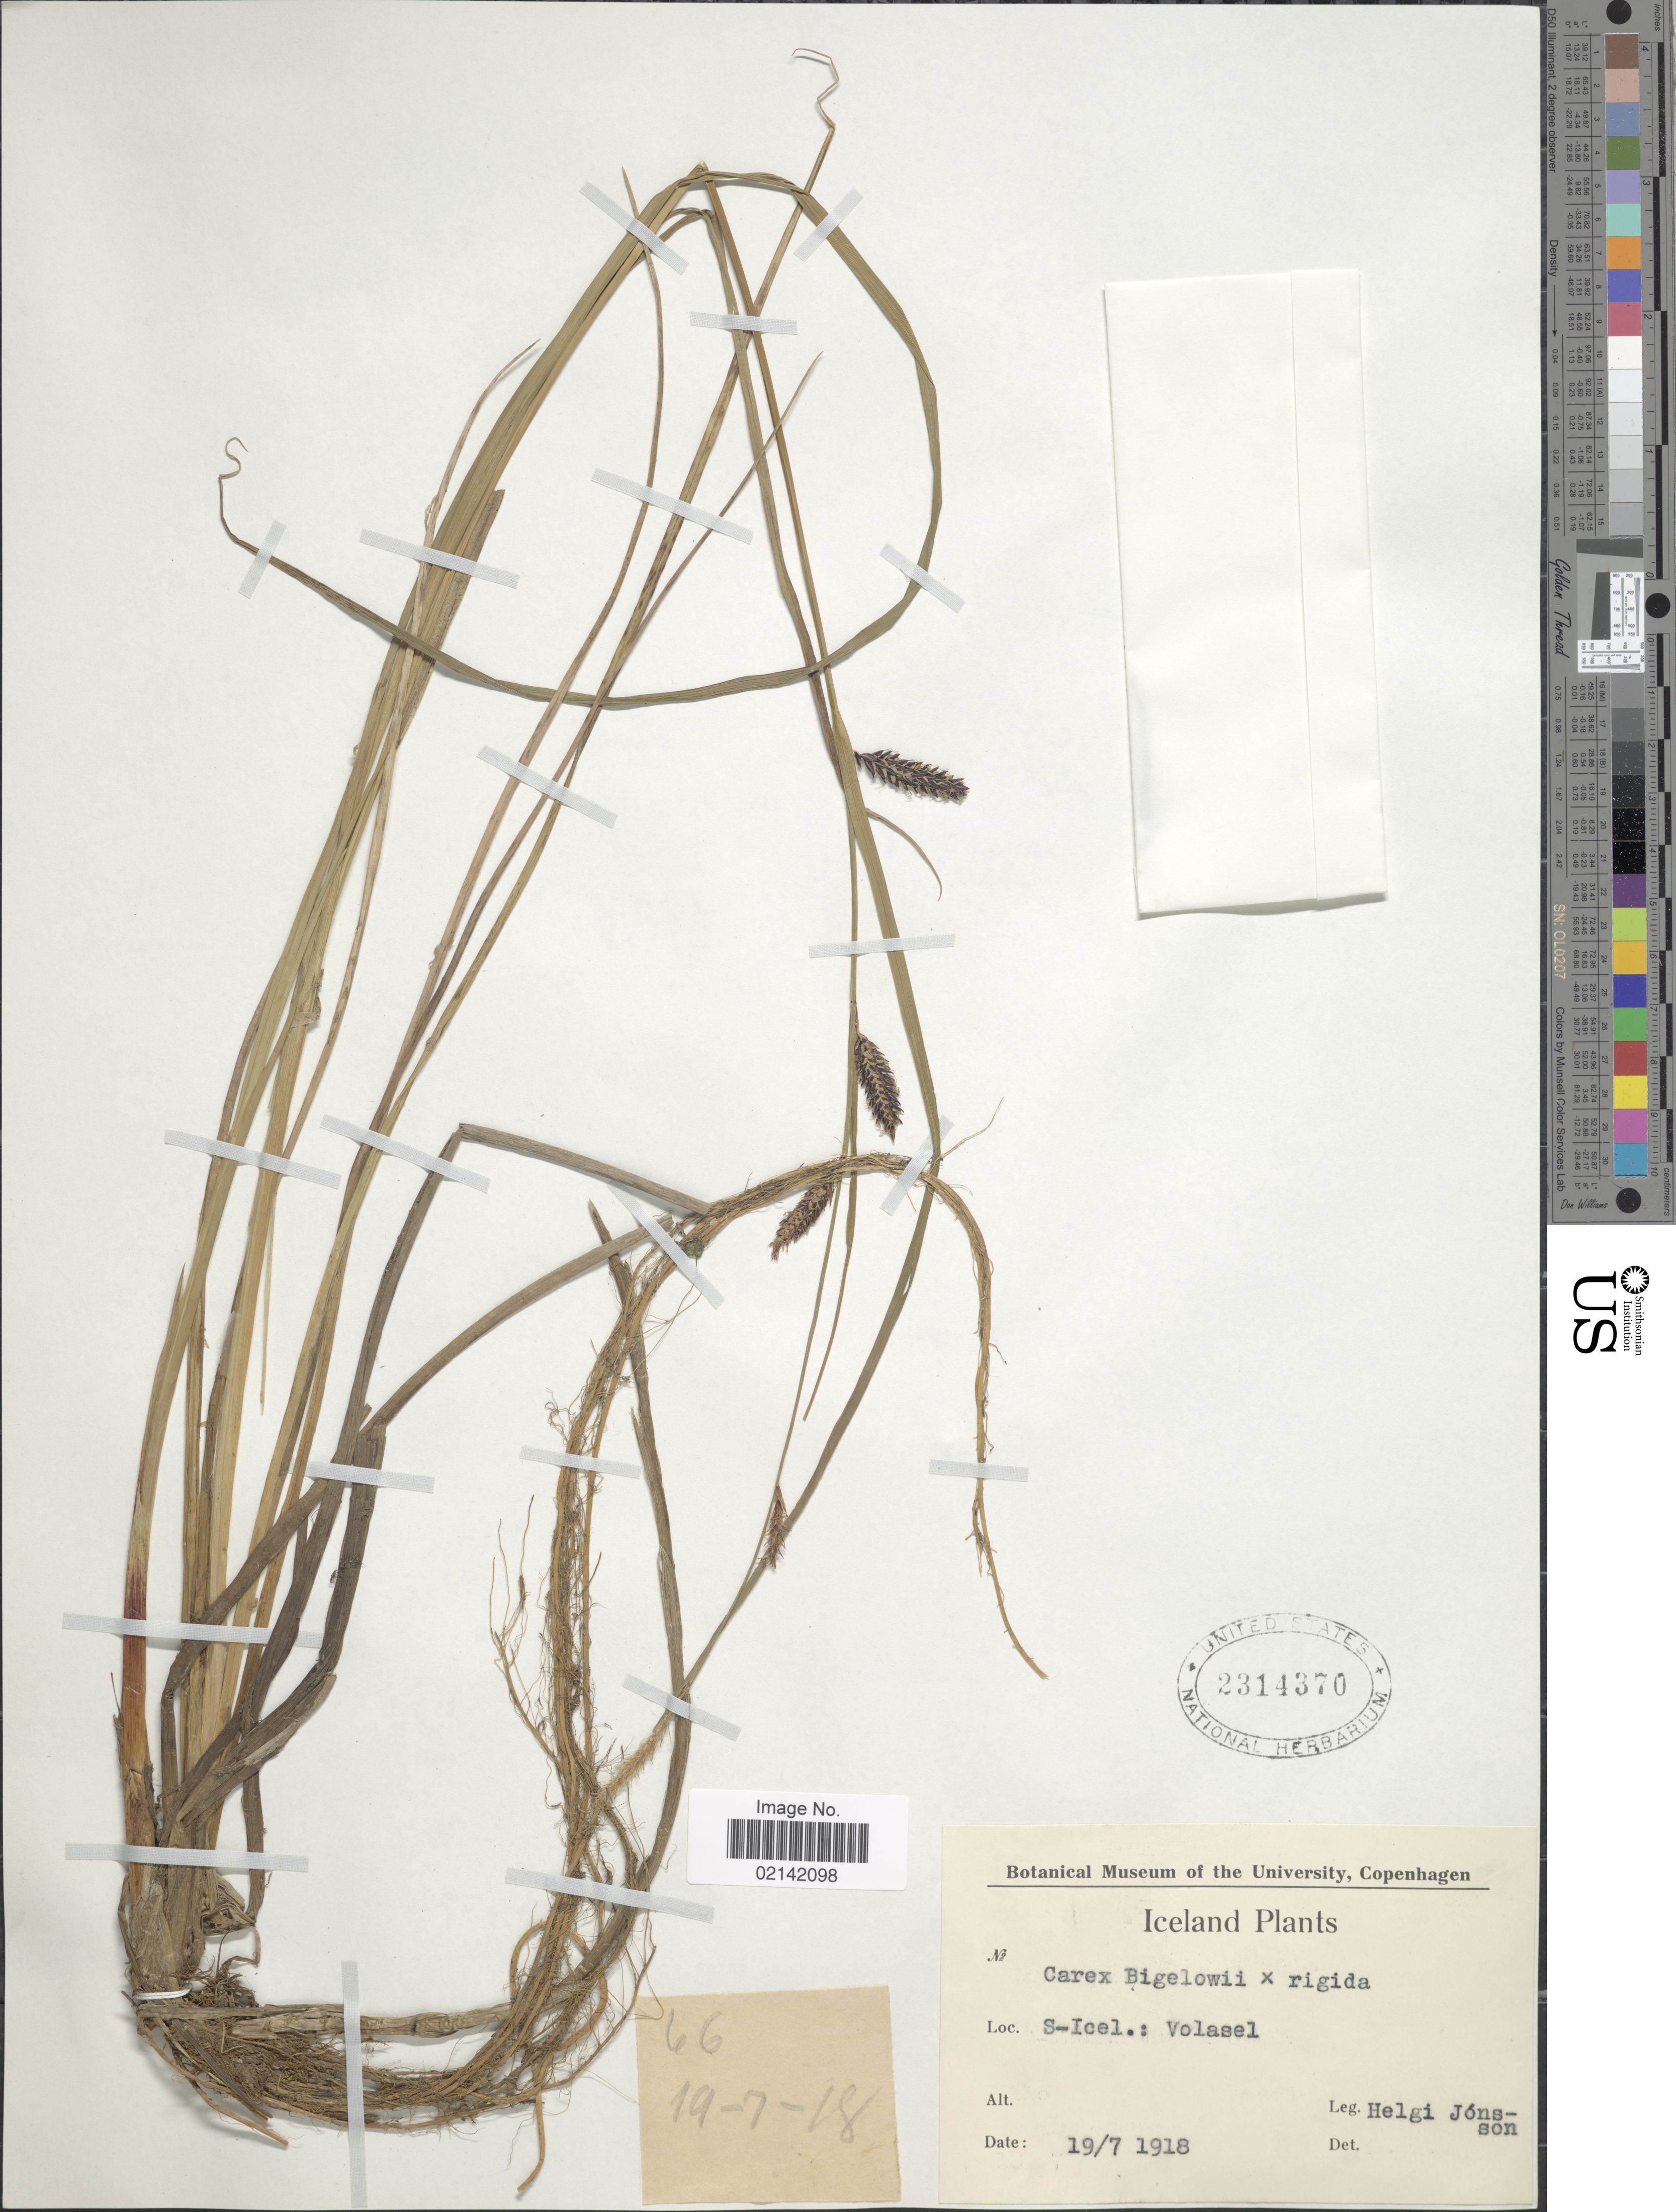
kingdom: Plantae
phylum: Tracheophyta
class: Liliopsida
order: Poales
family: Cyperaceae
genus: Carex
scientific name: Carex bigelowii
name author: Torr. ex Schwein.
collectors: H. Jónsson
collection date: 1918-07-19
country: Iceland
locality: S-Icel.: Volasel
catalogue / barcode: US 2314370